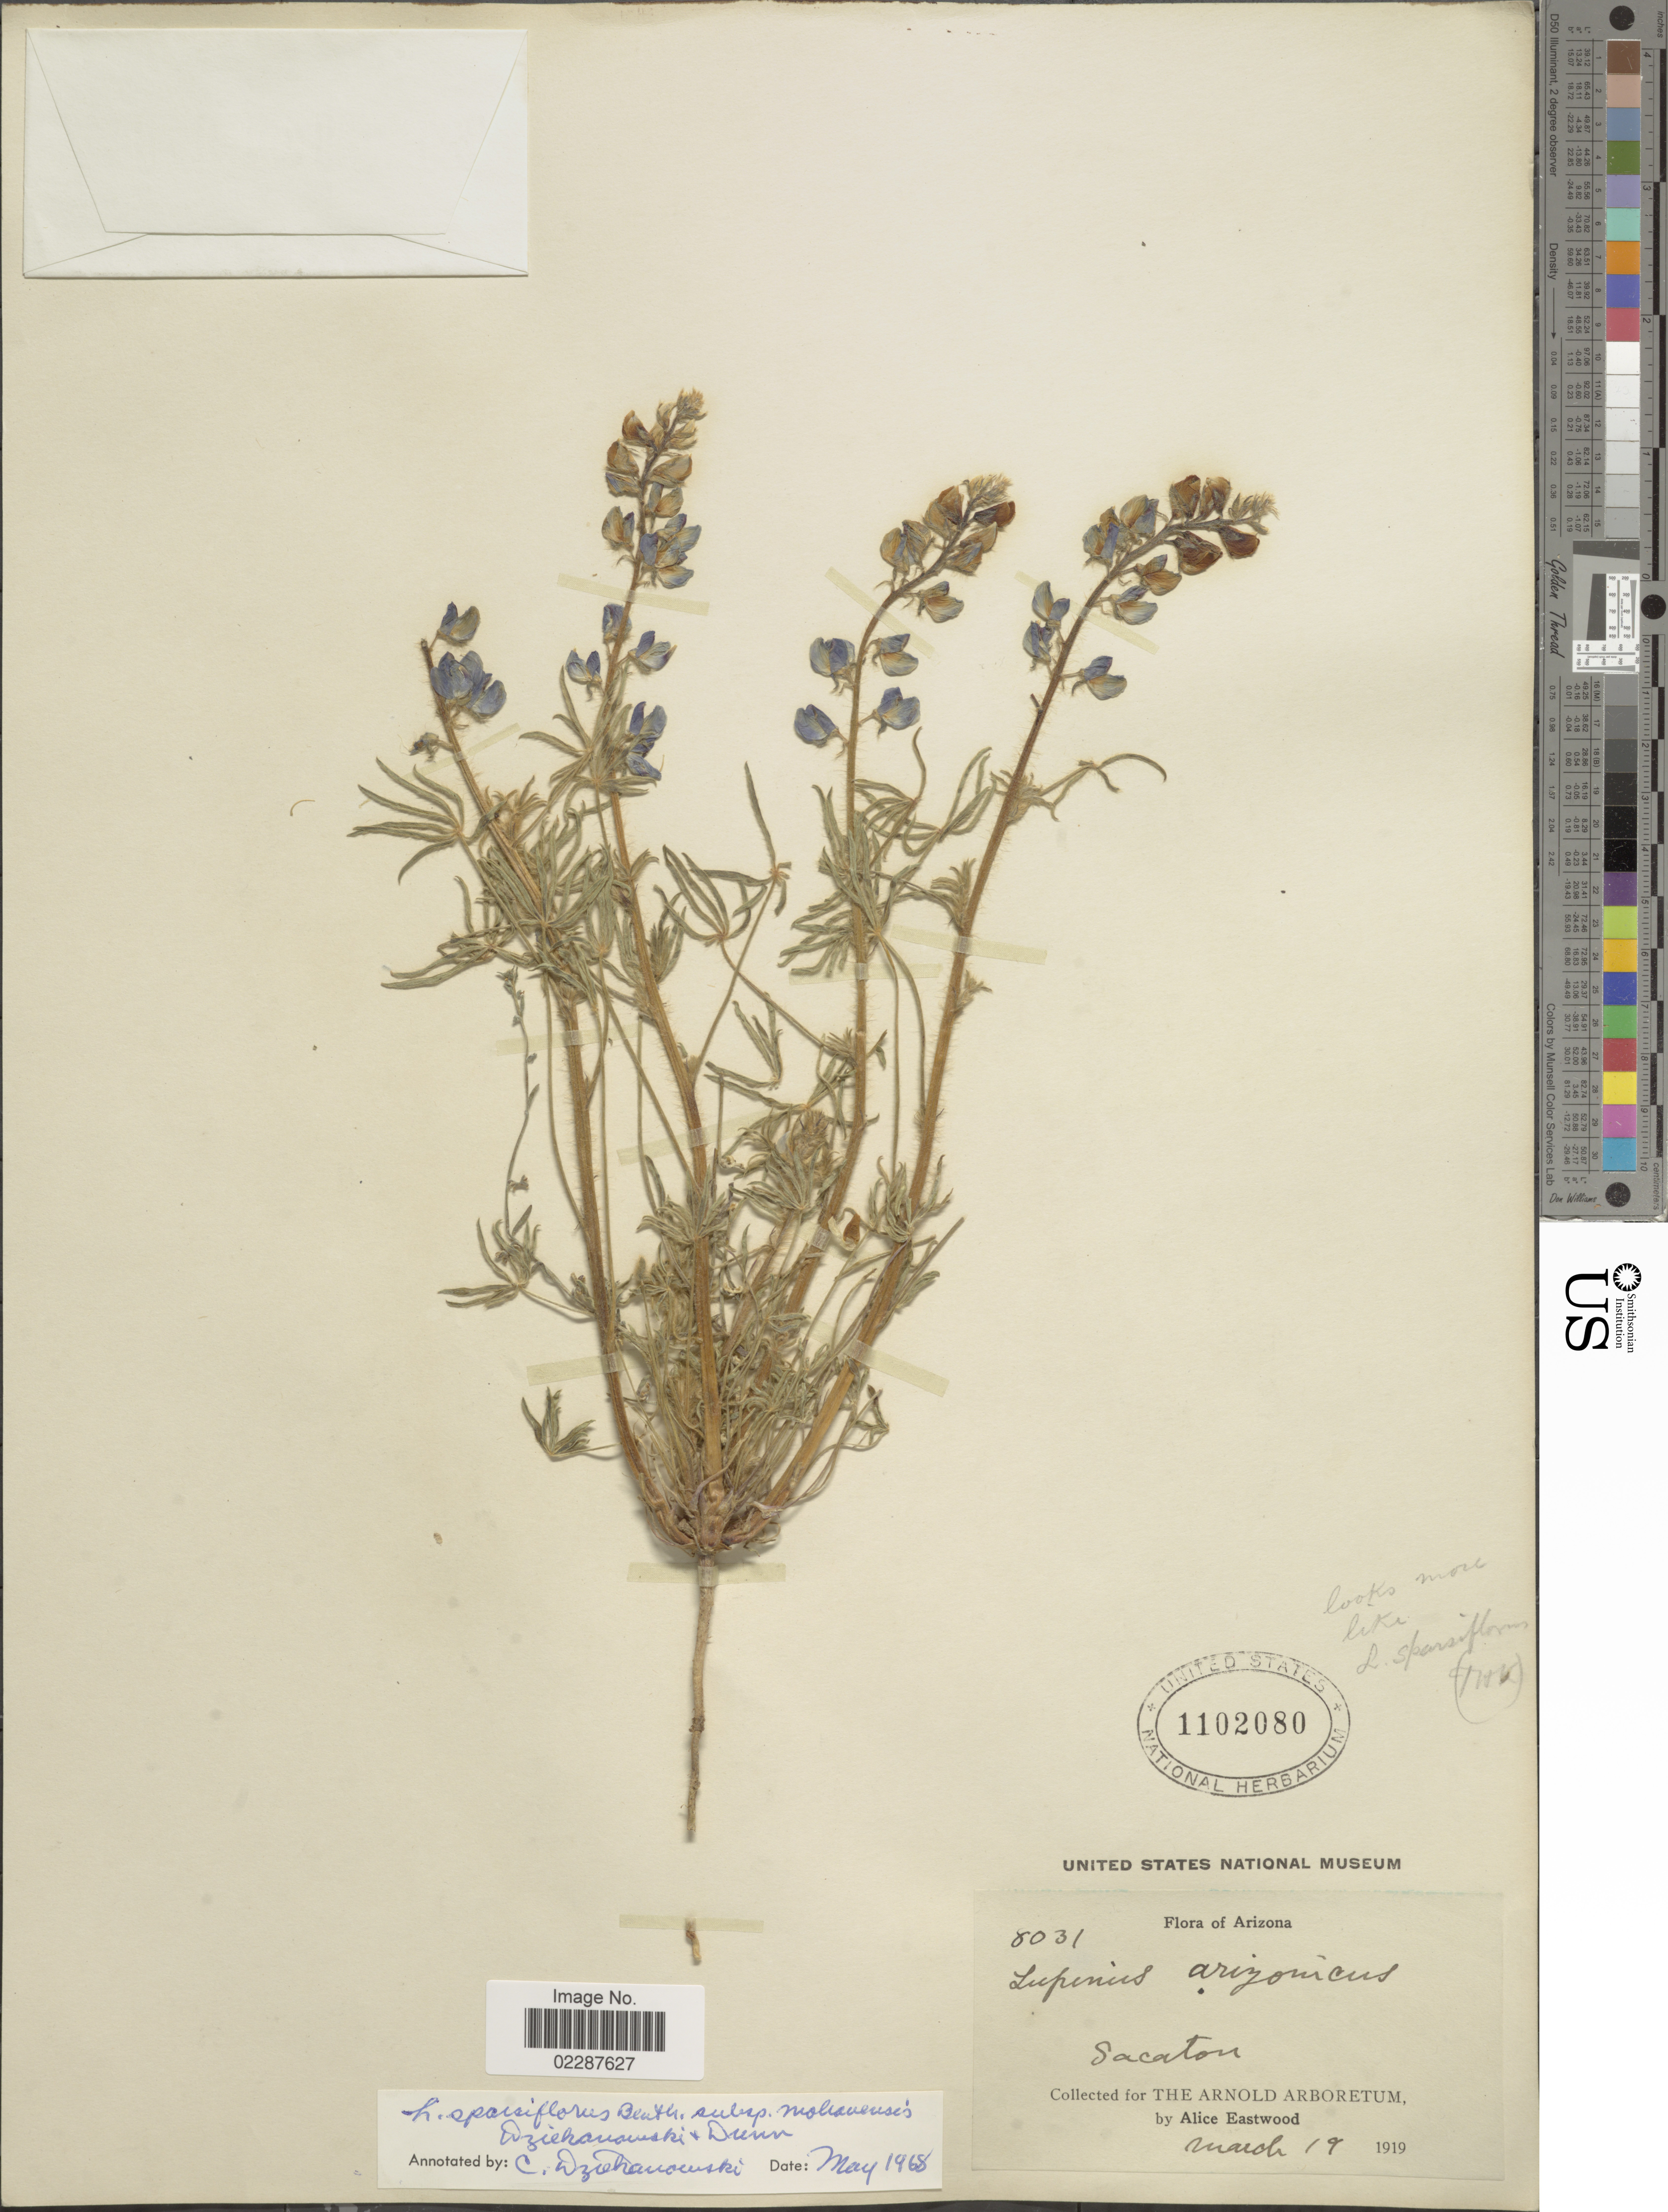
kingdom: Plantae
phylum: Tracheophyta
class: Magnoliopsida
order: Fabales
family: Fabaceae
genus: Lupinus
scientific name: Lupinus sparsiflorus subsp. mohavensis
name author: Dziekanowski & D.B. Dunn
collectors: A. Eastwood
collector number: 8031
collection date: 1919-03-19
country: United States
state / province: Arizona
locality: Sacaton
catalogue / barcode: US 1102080